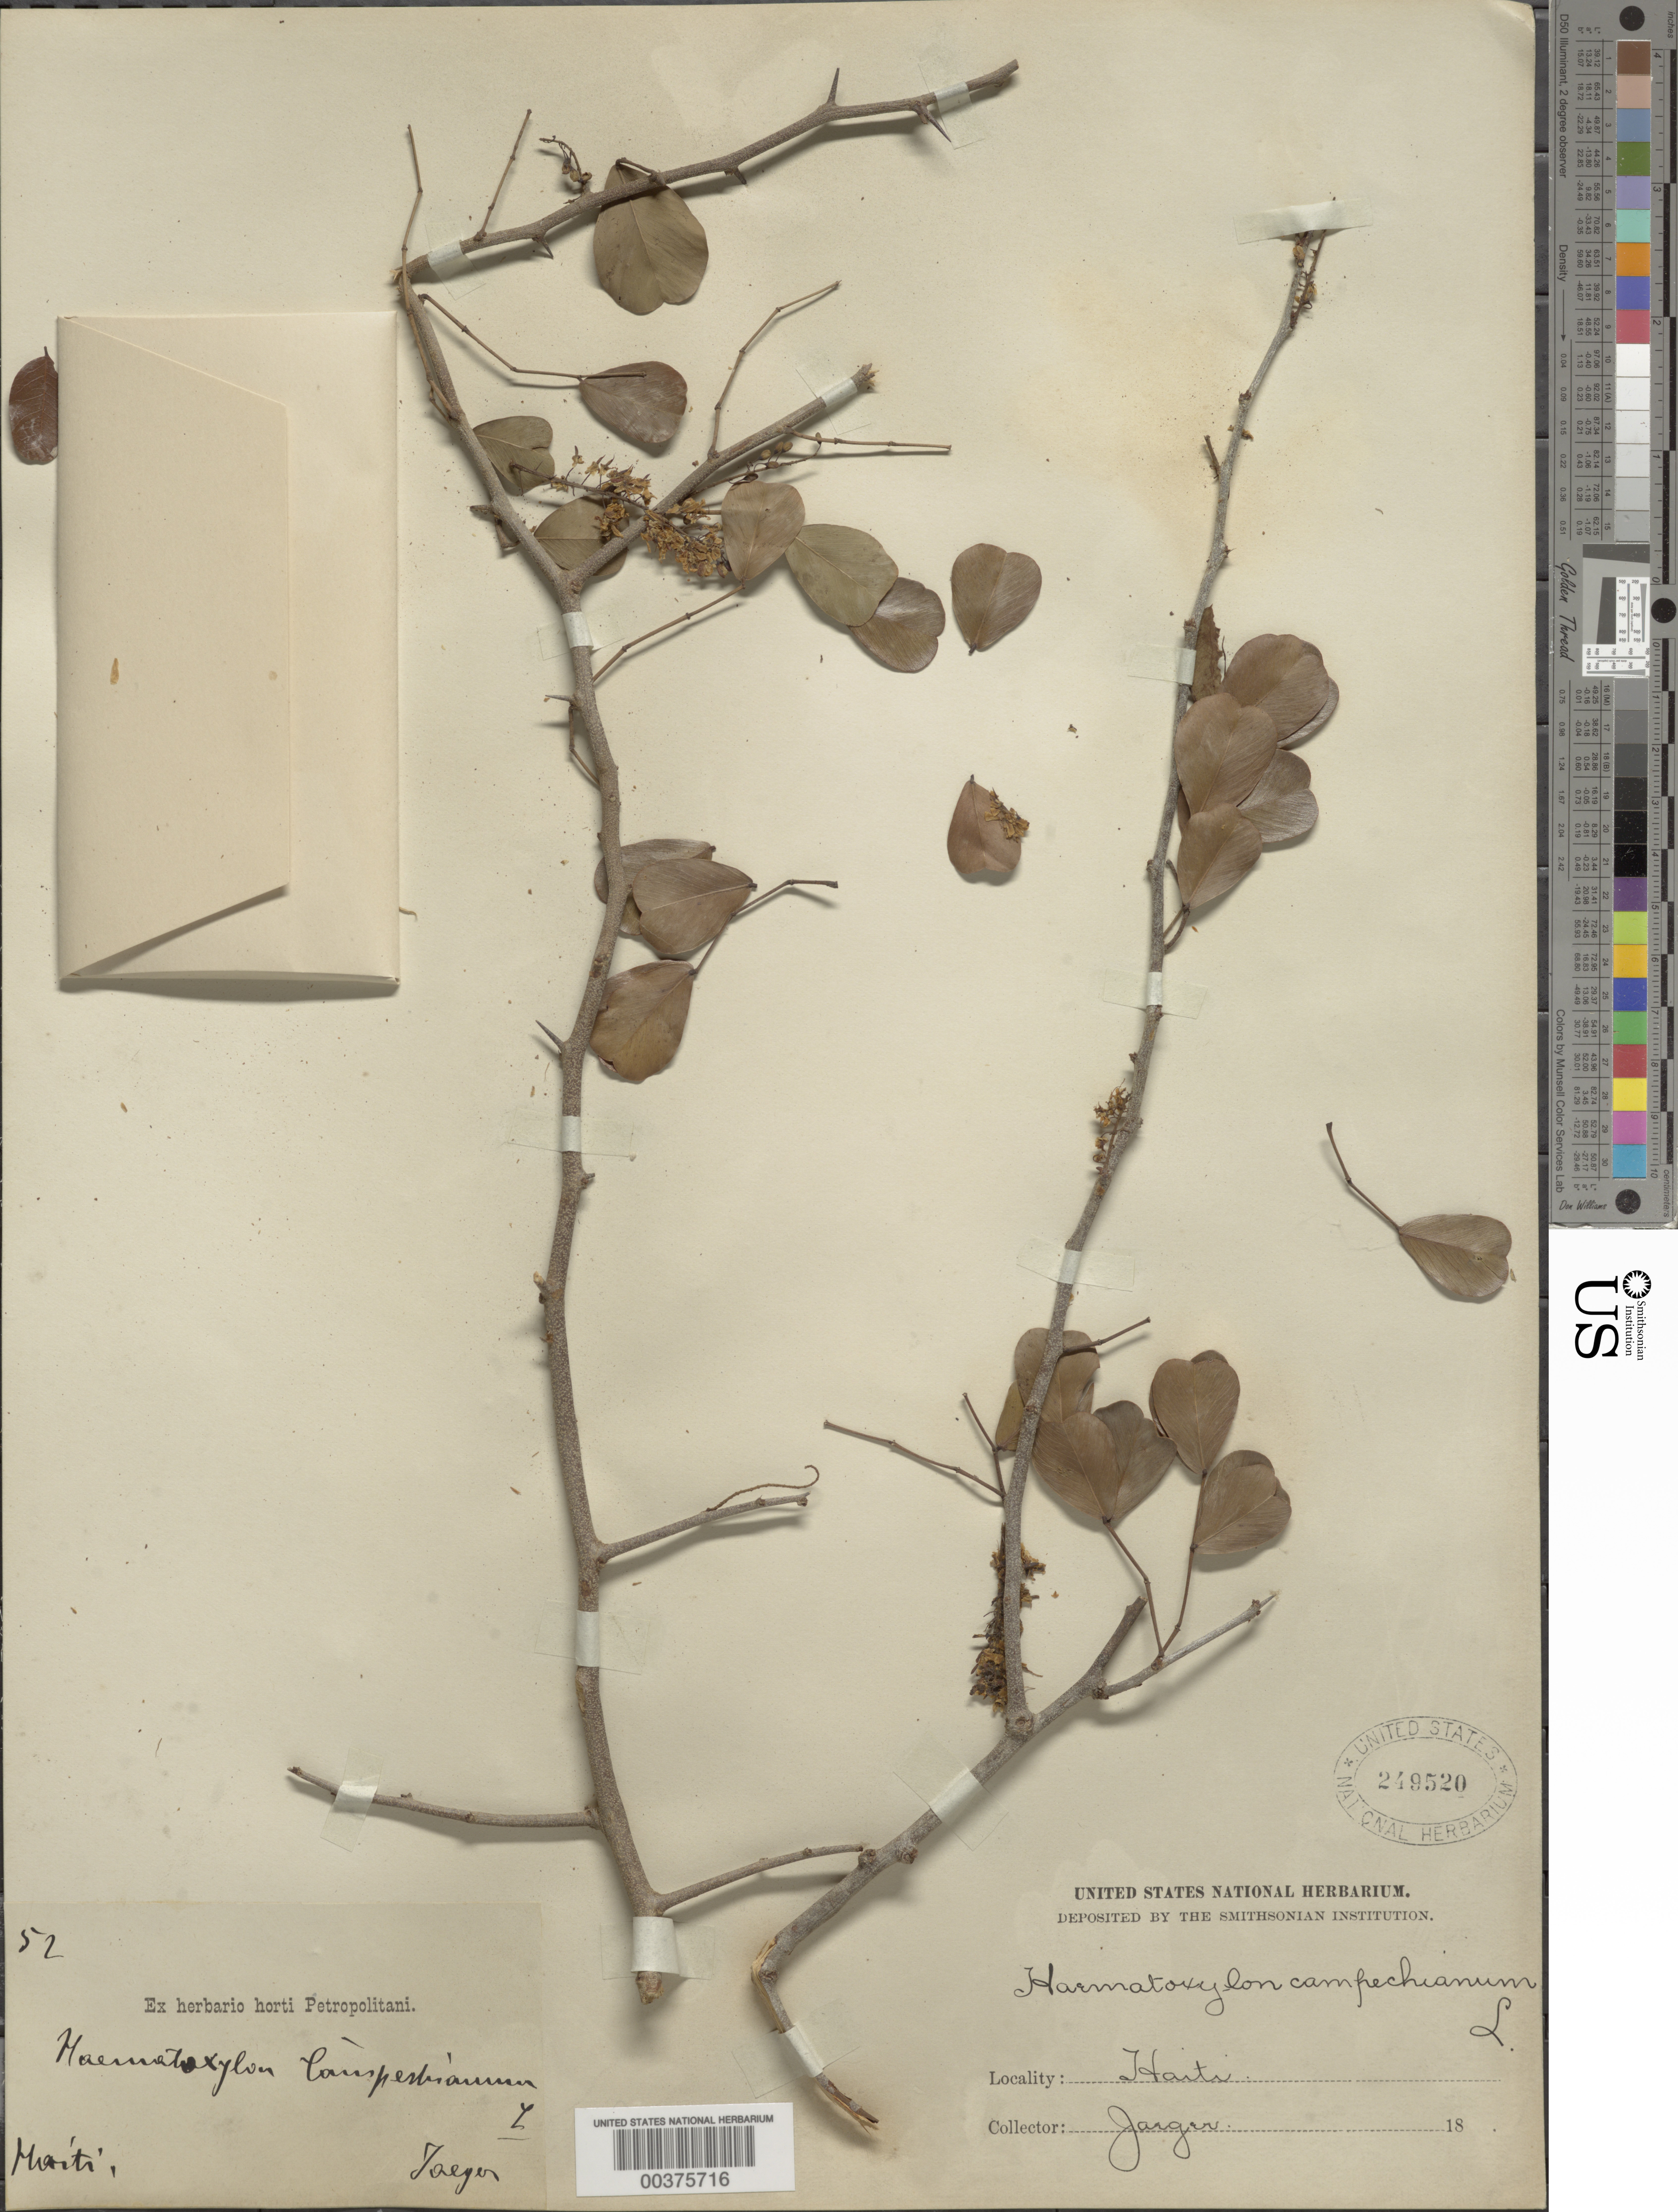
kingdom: Plantae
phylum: Tracheophyta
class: Magnoliopsida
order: Fabales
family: Fabaceae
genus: Haematoxylum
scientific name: Haematoxylum campechianum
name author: L.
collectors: E. Jaeger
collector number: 52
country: Haiti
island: Hispaniola Island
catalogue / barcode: US 249520